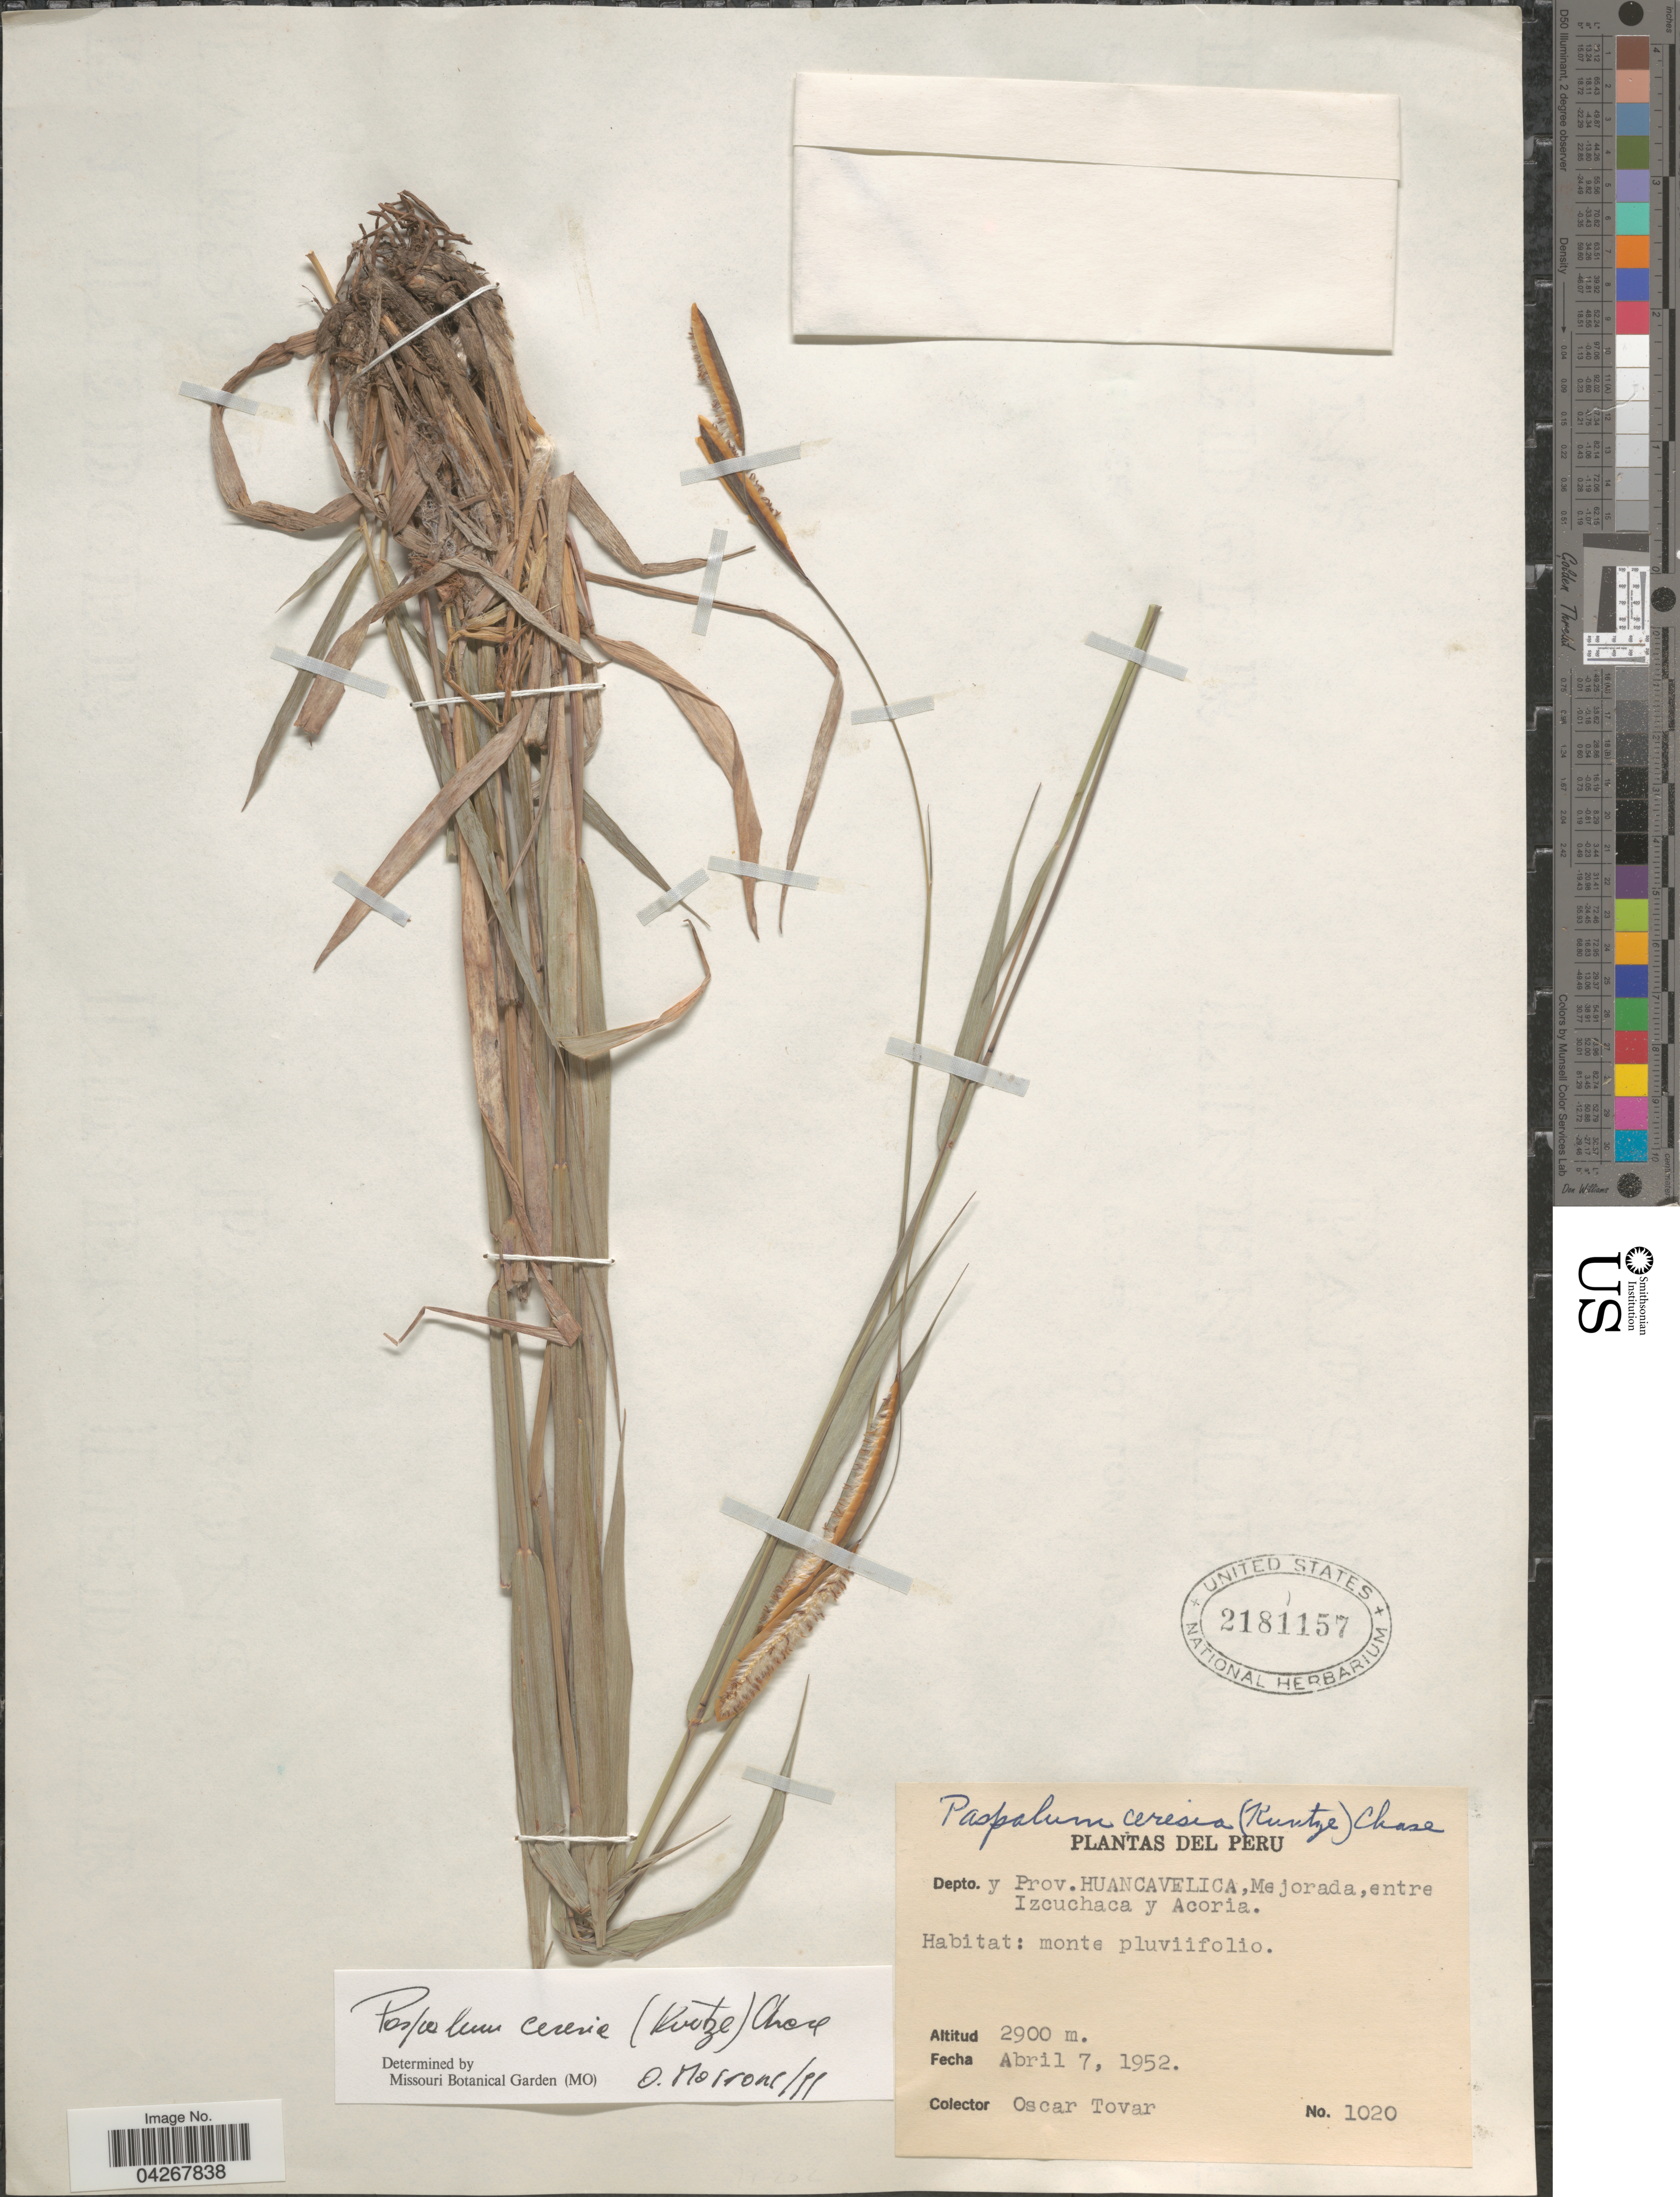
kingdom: Plantae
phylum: Tracheophyta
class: Liliopsida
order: Poales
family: Poaceae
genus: Paspalum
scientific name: Paspalum ceresia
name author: (Kuntze) Chase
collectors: Ó. Tovar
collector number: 1020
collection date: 1952-04-07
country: Peru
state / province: Huancavelica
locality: Prov. Huancavelica, Mejorada, entre Izcuchaca y Acoria.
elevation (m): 2900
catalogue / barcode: US 2181157